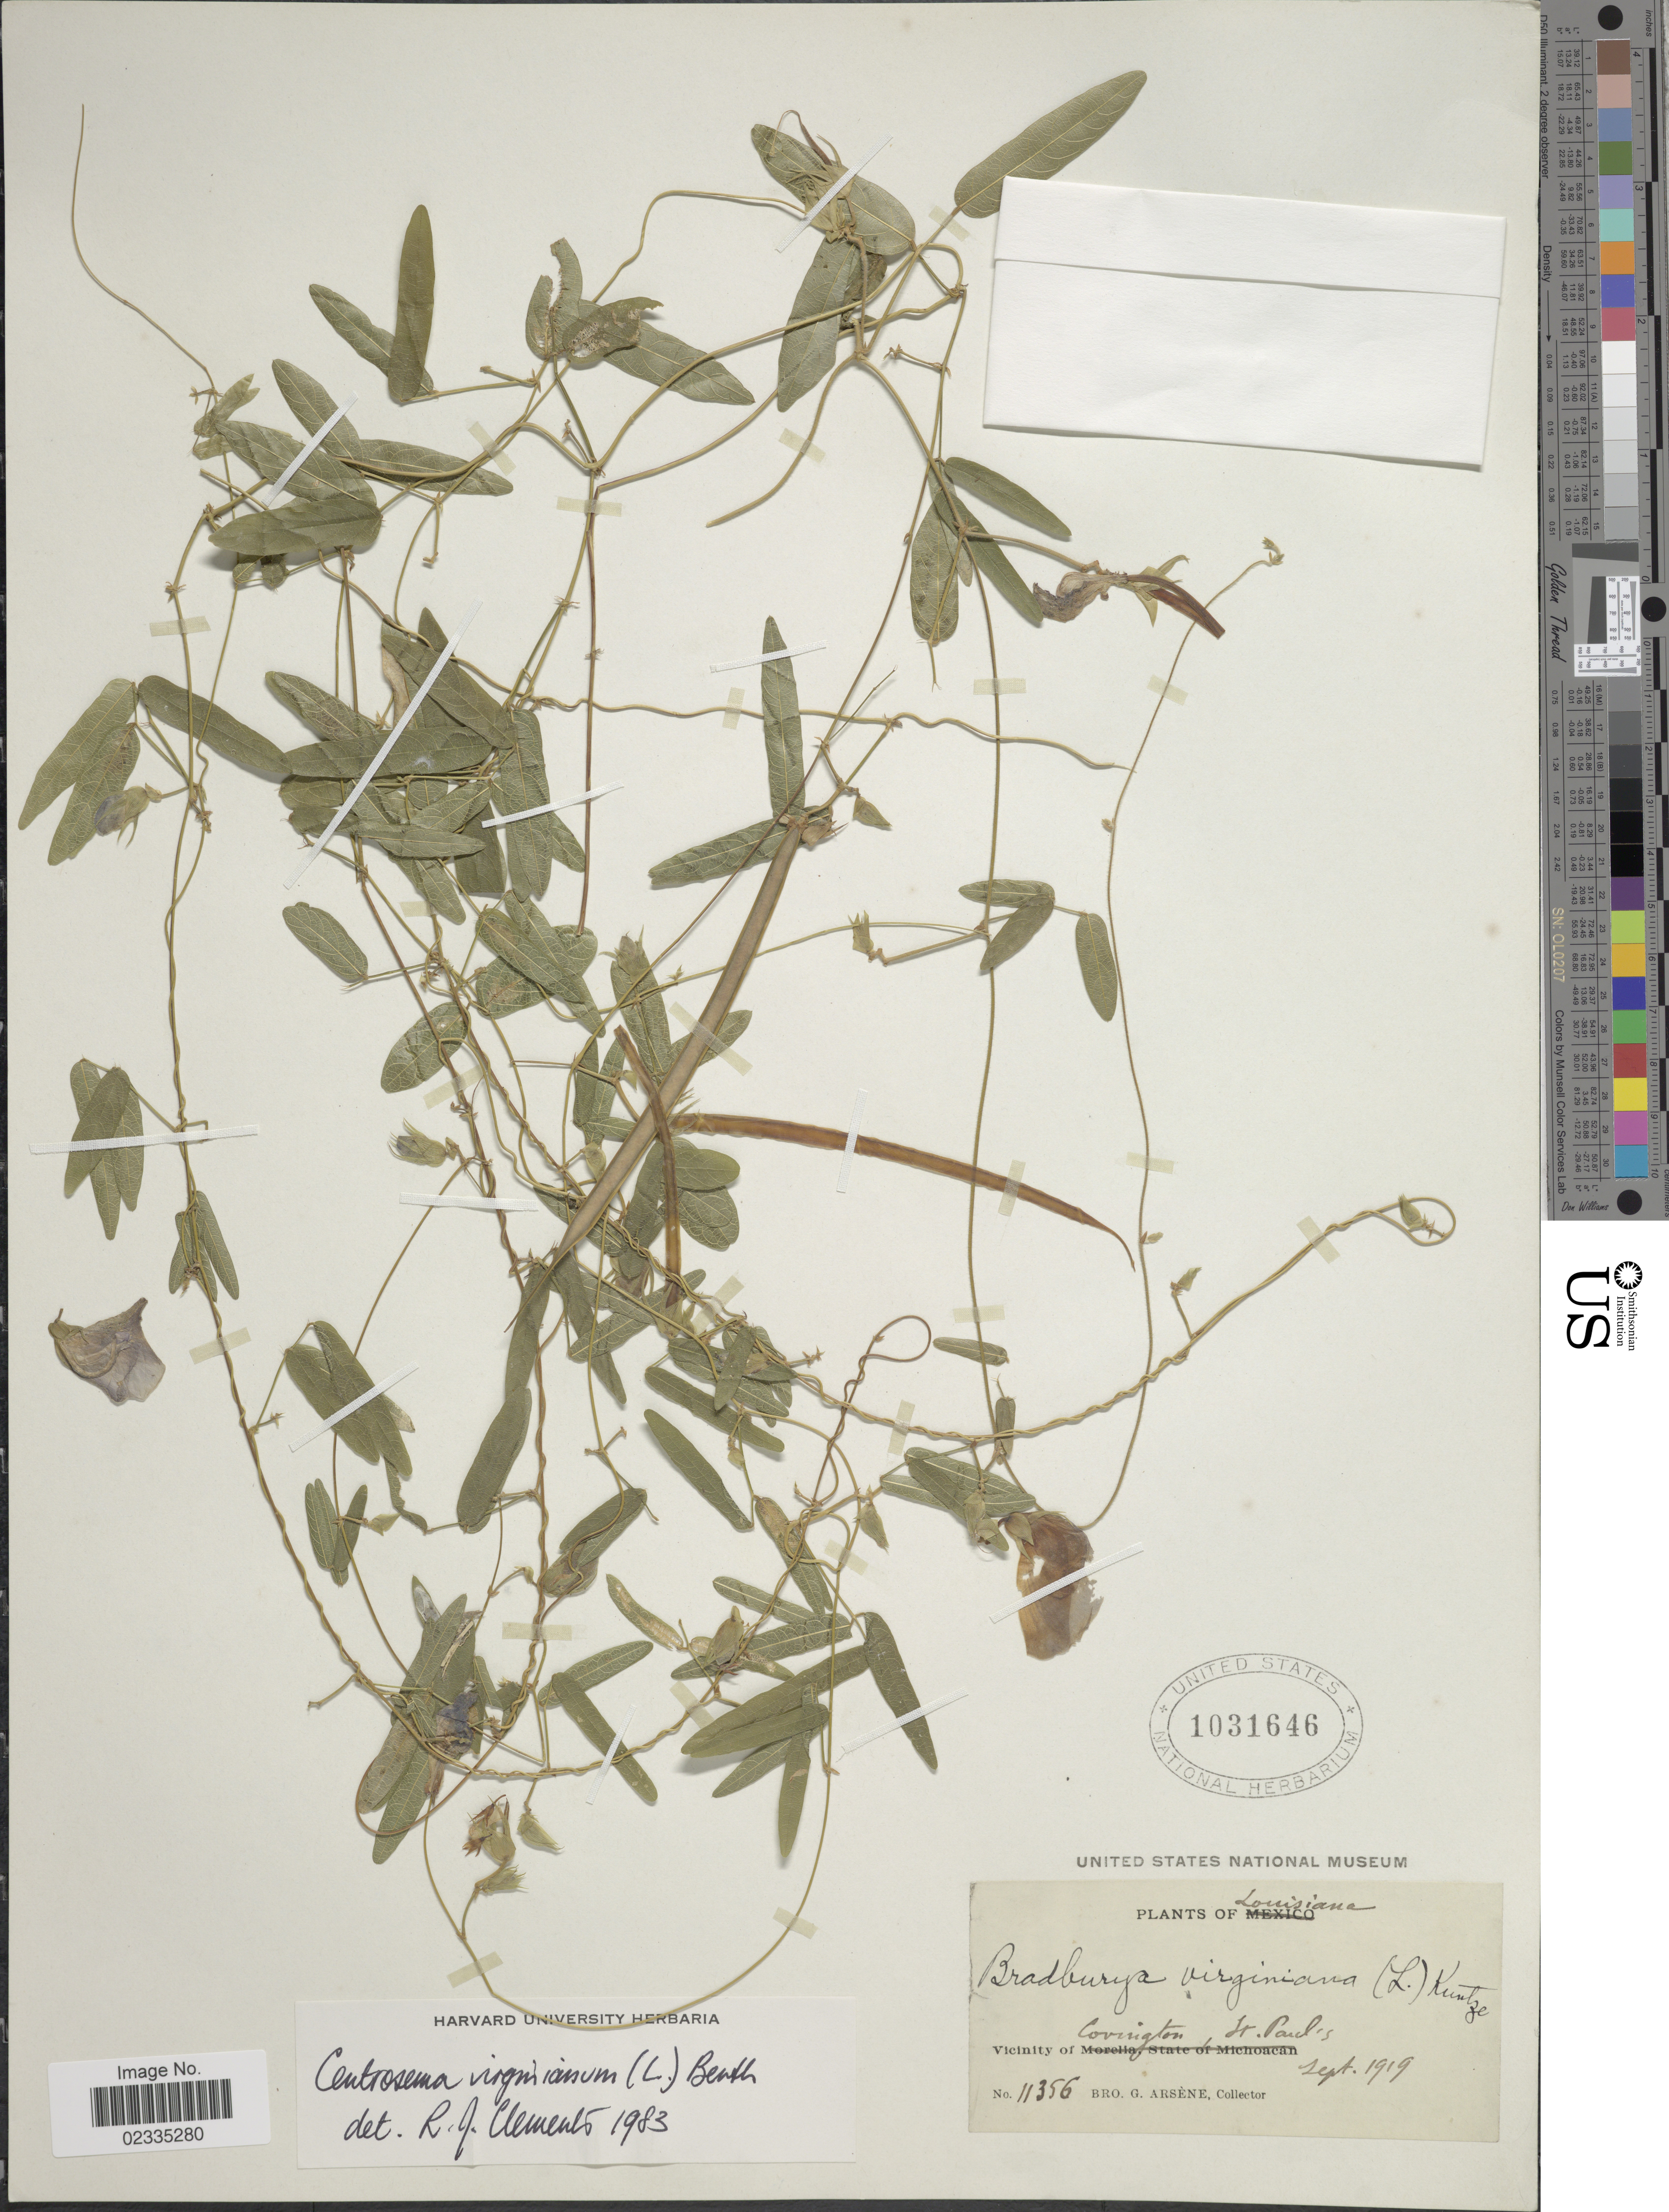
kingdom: Plantae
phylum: Tracheophyta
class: Magnoliopsida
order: Fabales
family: Fabaceae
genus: Centrosema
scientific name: Centrosema virginianum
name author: (L.) Benth.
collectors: Bro. G. Arsène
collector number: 11356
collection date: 1919-09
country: United States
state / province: Louisiana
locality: Vicinity of Covington, St. Paul's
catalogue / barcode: US 1031646